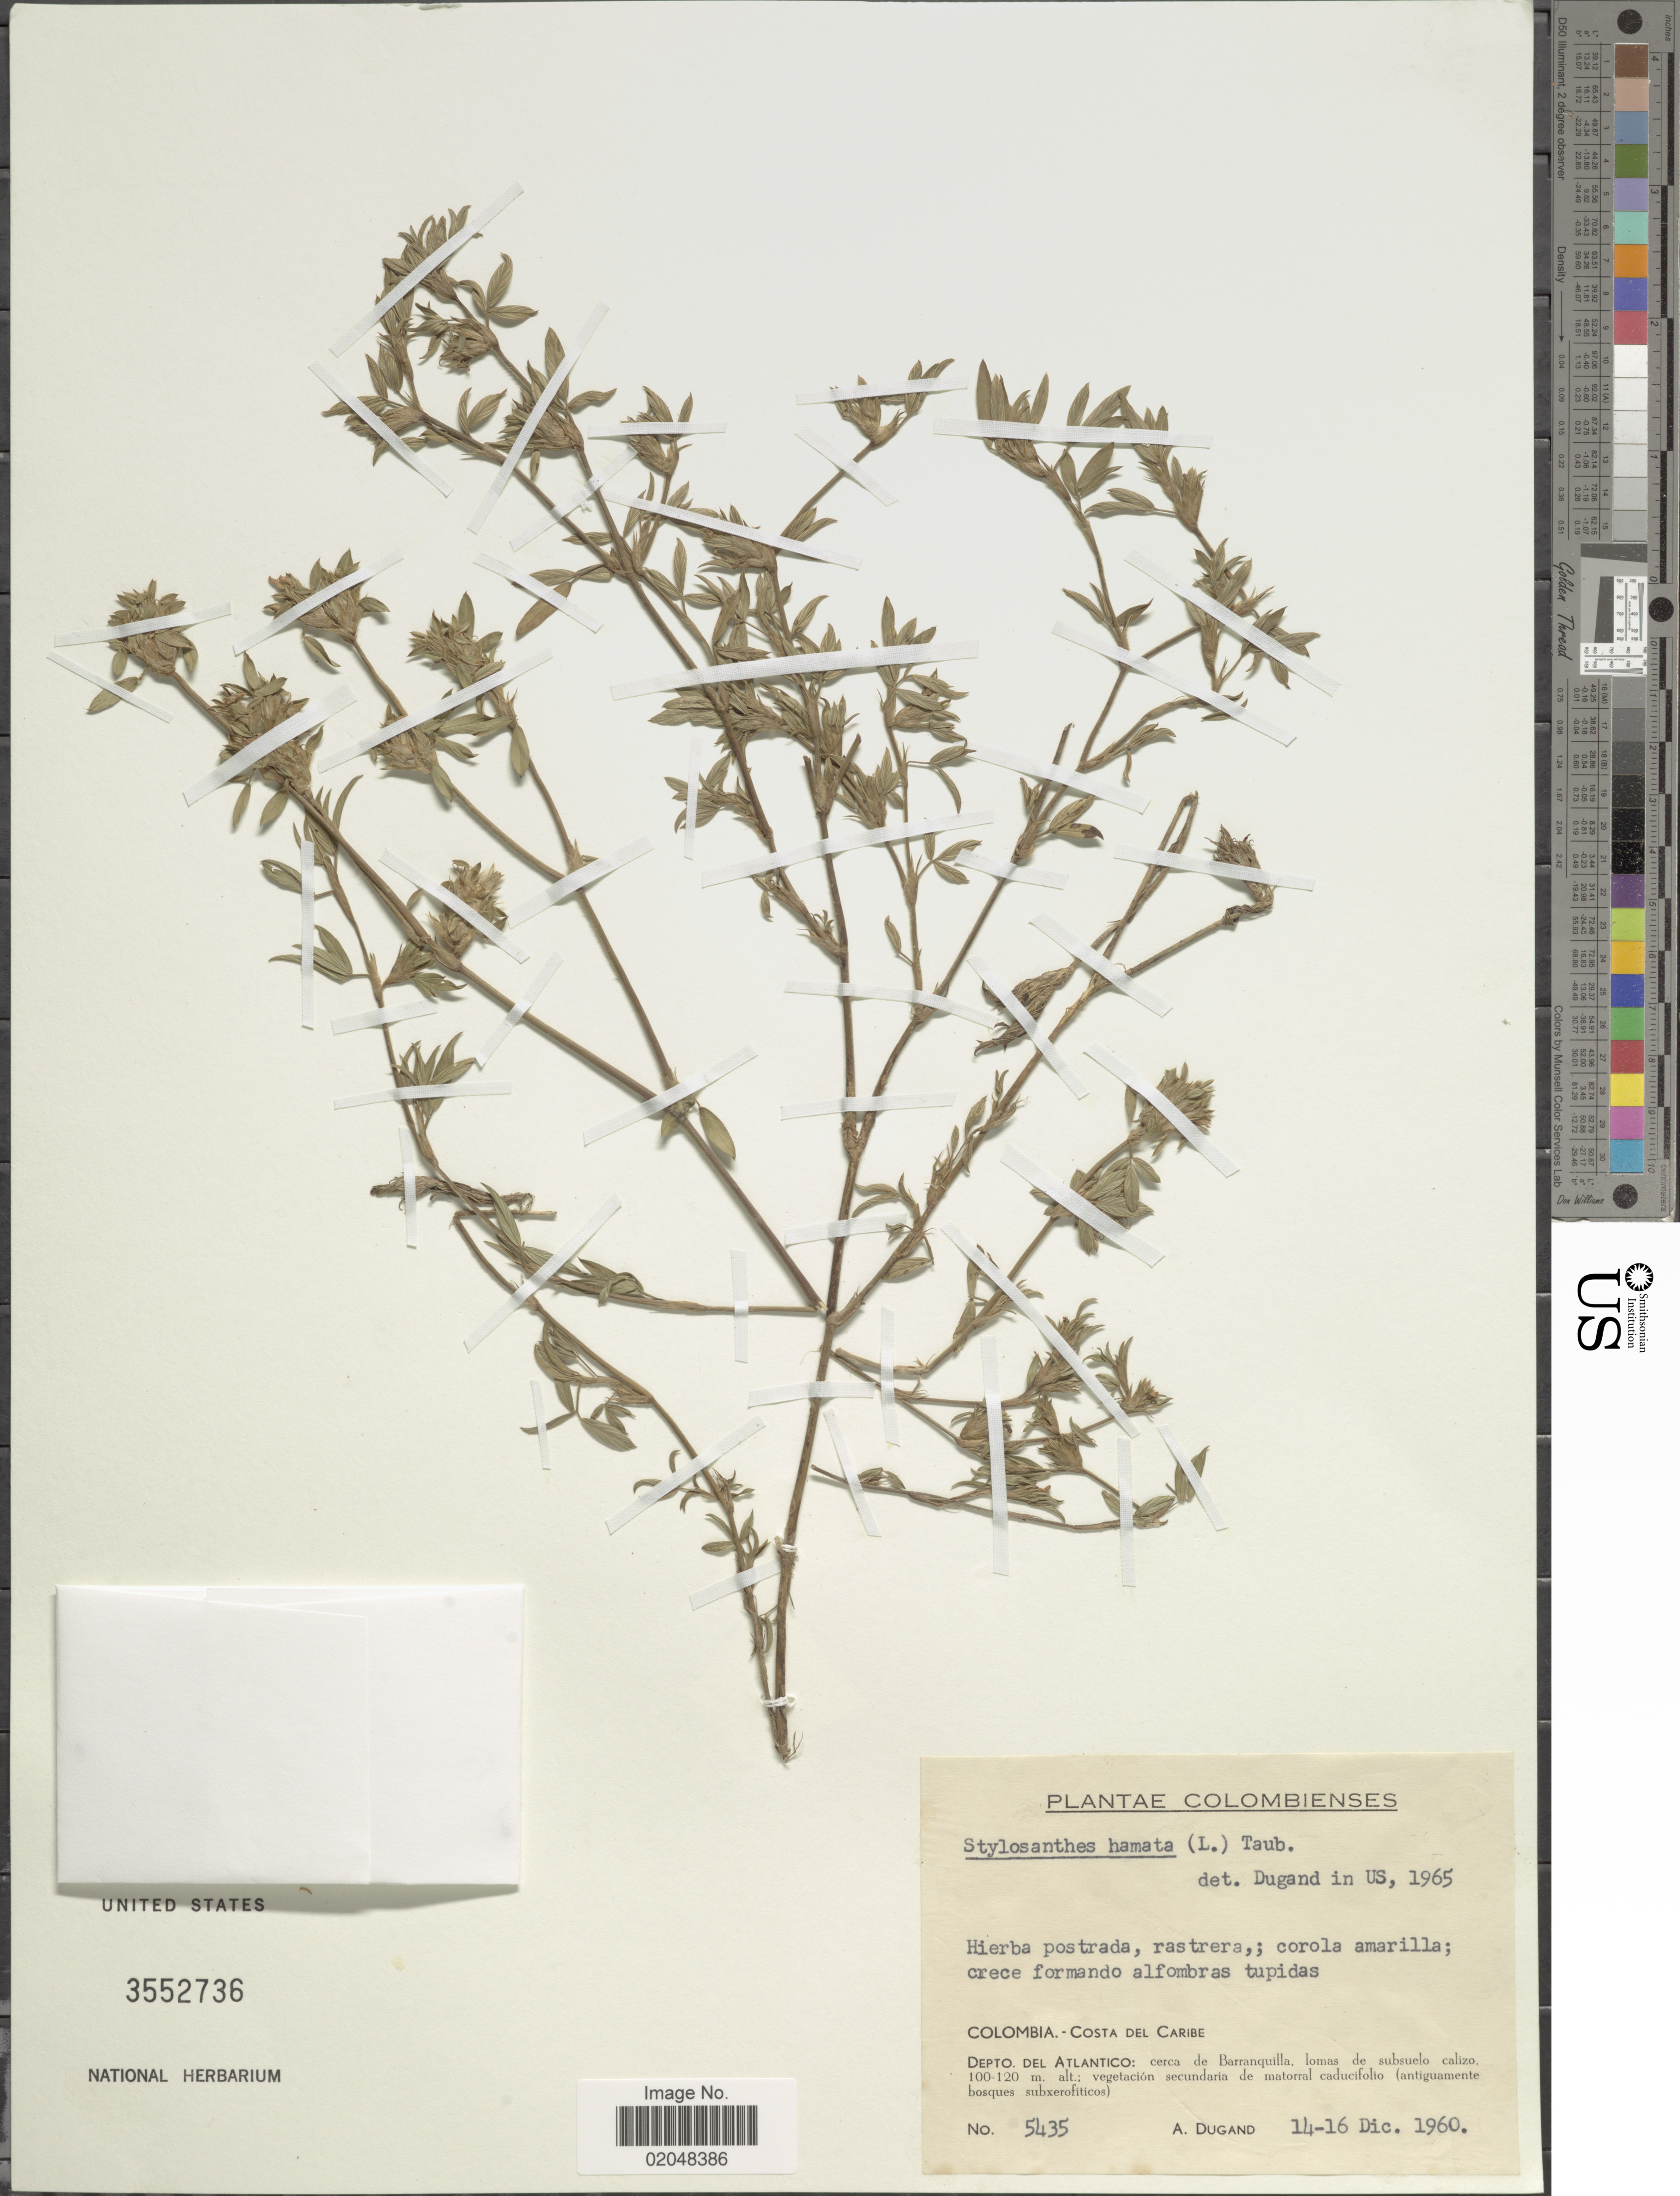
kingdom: Plantae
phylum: Tracheophyta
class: Magnoliopsida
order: Fabales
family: Fabaceae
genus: Stylosanthes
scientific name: Stylosanthes hamata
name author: (L.) Taub.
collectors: A. Dugand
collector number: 5435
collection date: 1960-12-14/1960-12-16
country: Colombia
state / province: Atlántico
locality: Costa del Caribe, cerca de Barranquilla, lomas de subsuelo calizo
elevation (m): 100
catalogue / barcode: US 3552736